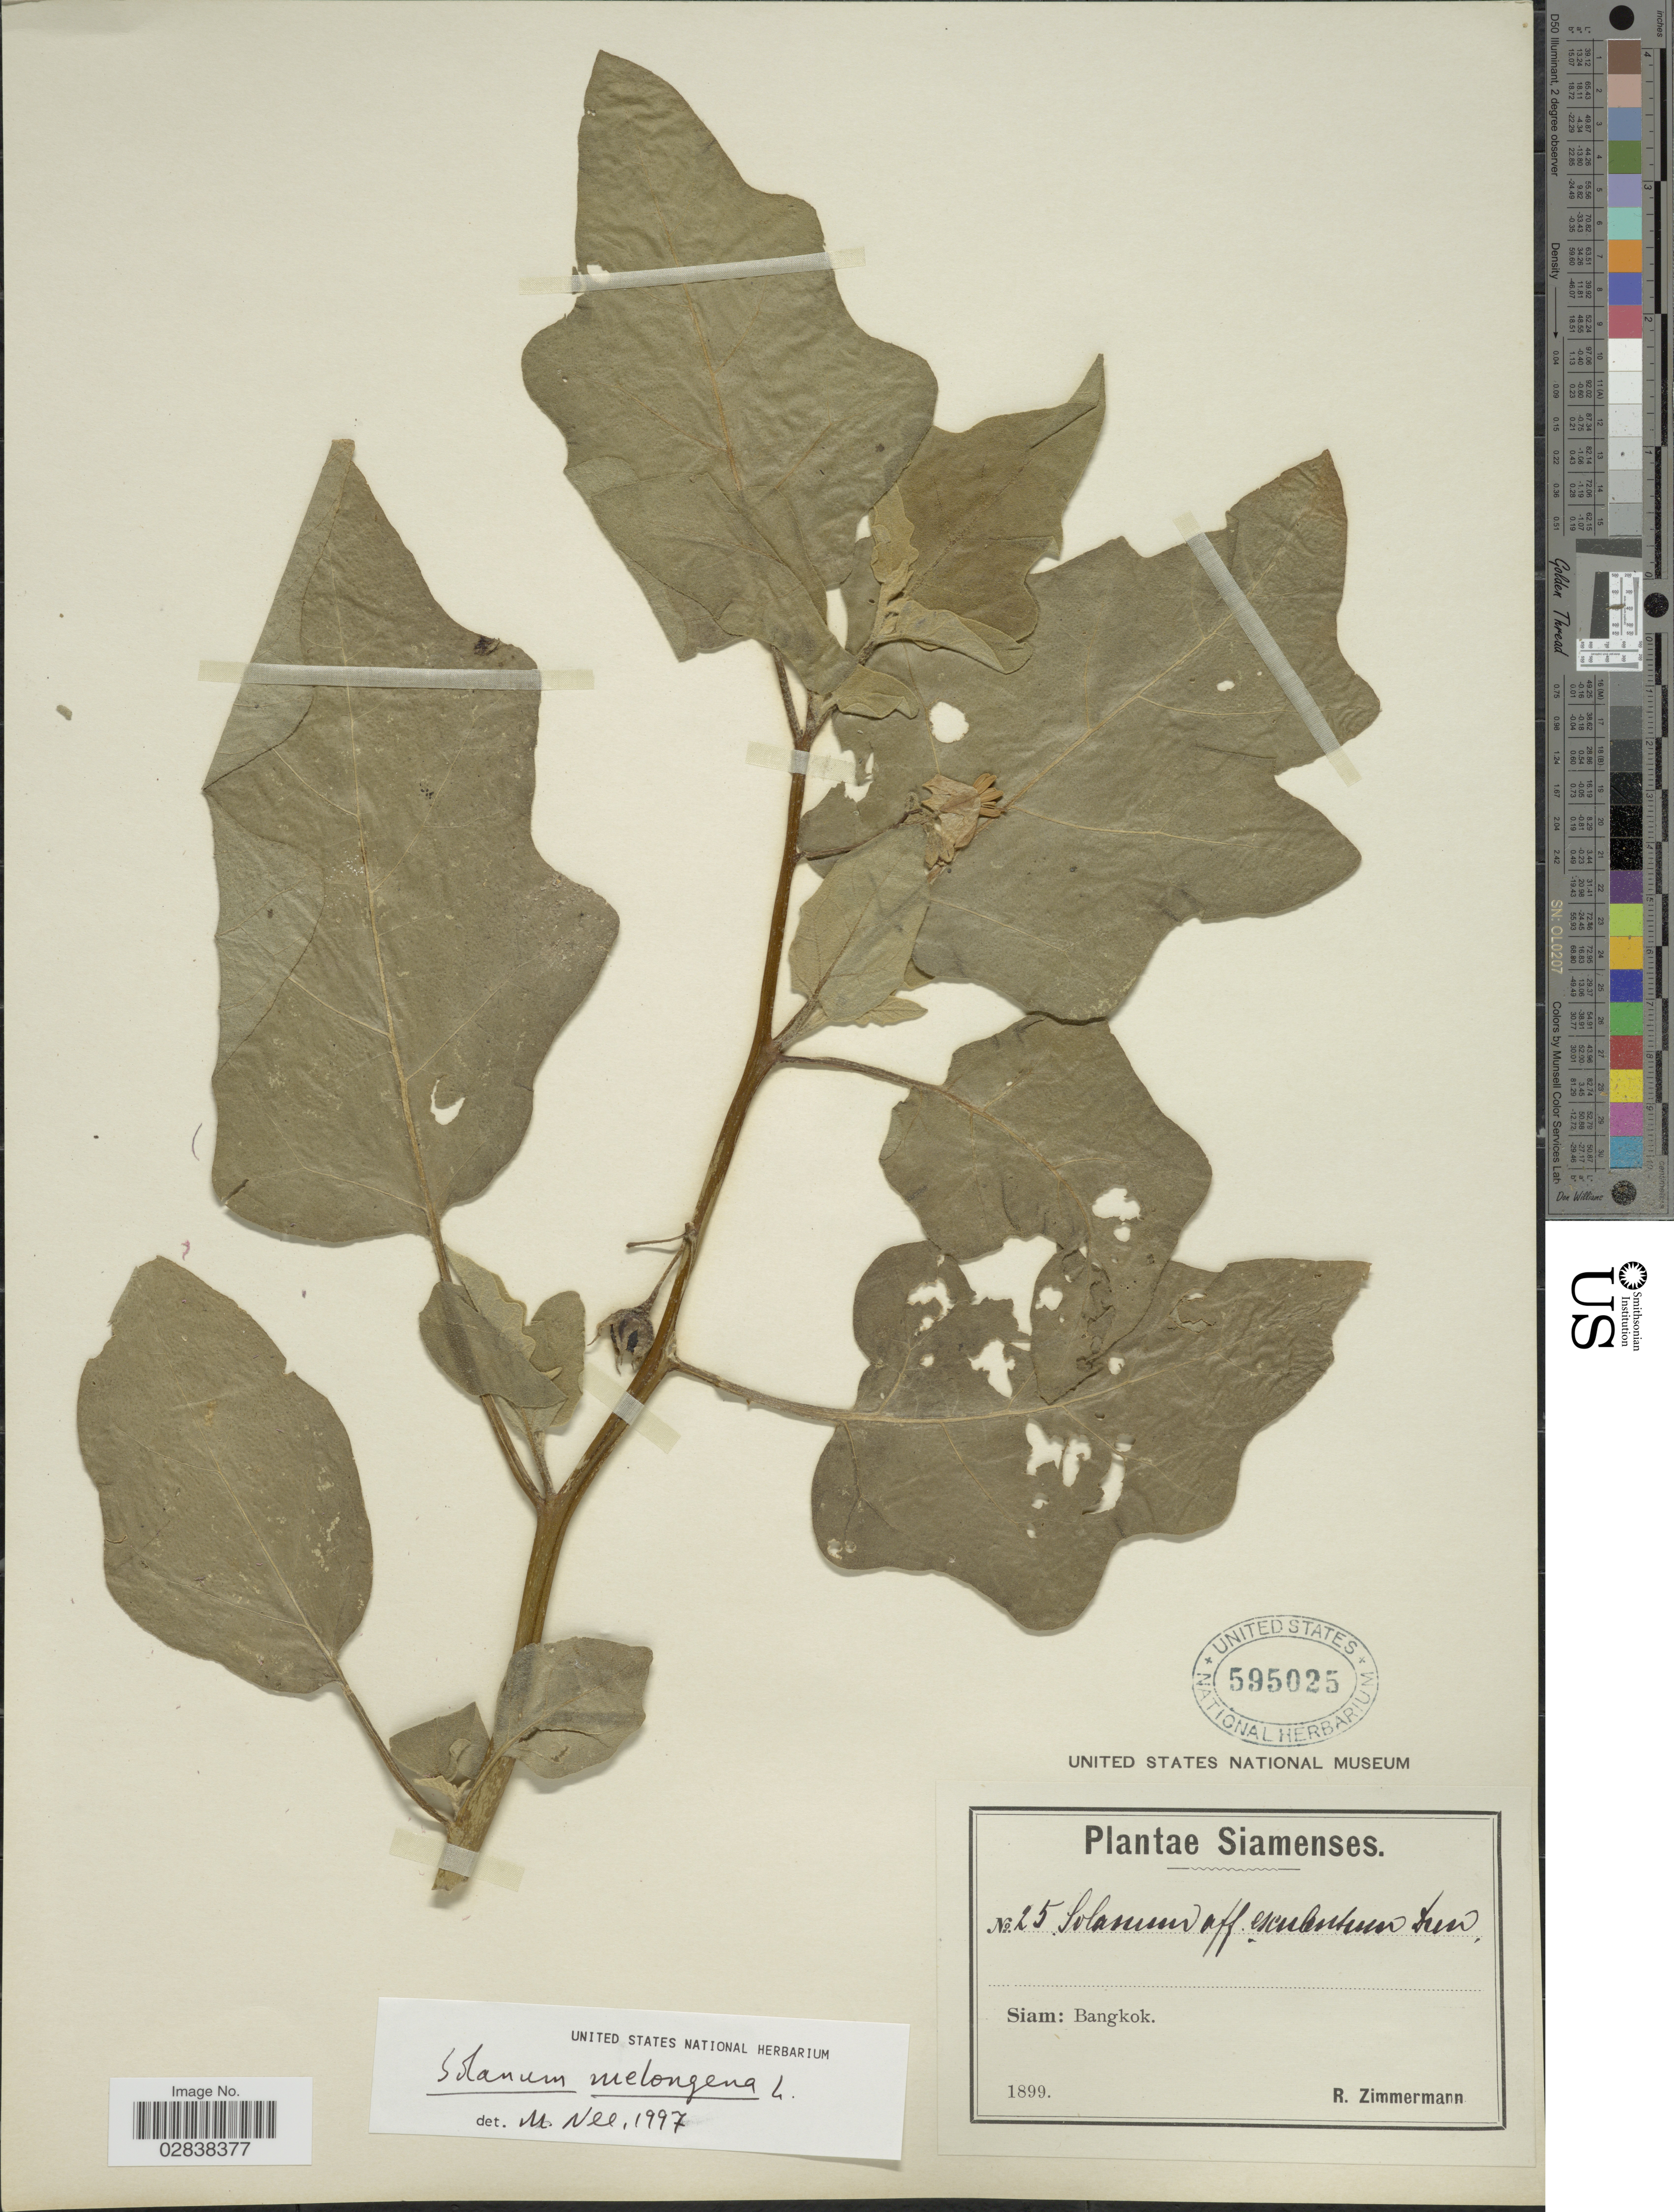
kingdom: Plantae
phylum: Tracheophyta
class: Magnoliopsida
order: Solanales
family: Solanaceae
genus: Solanum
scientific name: Solanum melongena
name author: L.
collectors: R. Zimmerman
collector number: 25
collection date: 1899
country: Thailand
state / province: Bangkok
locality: Siam.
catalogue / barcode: US 595025